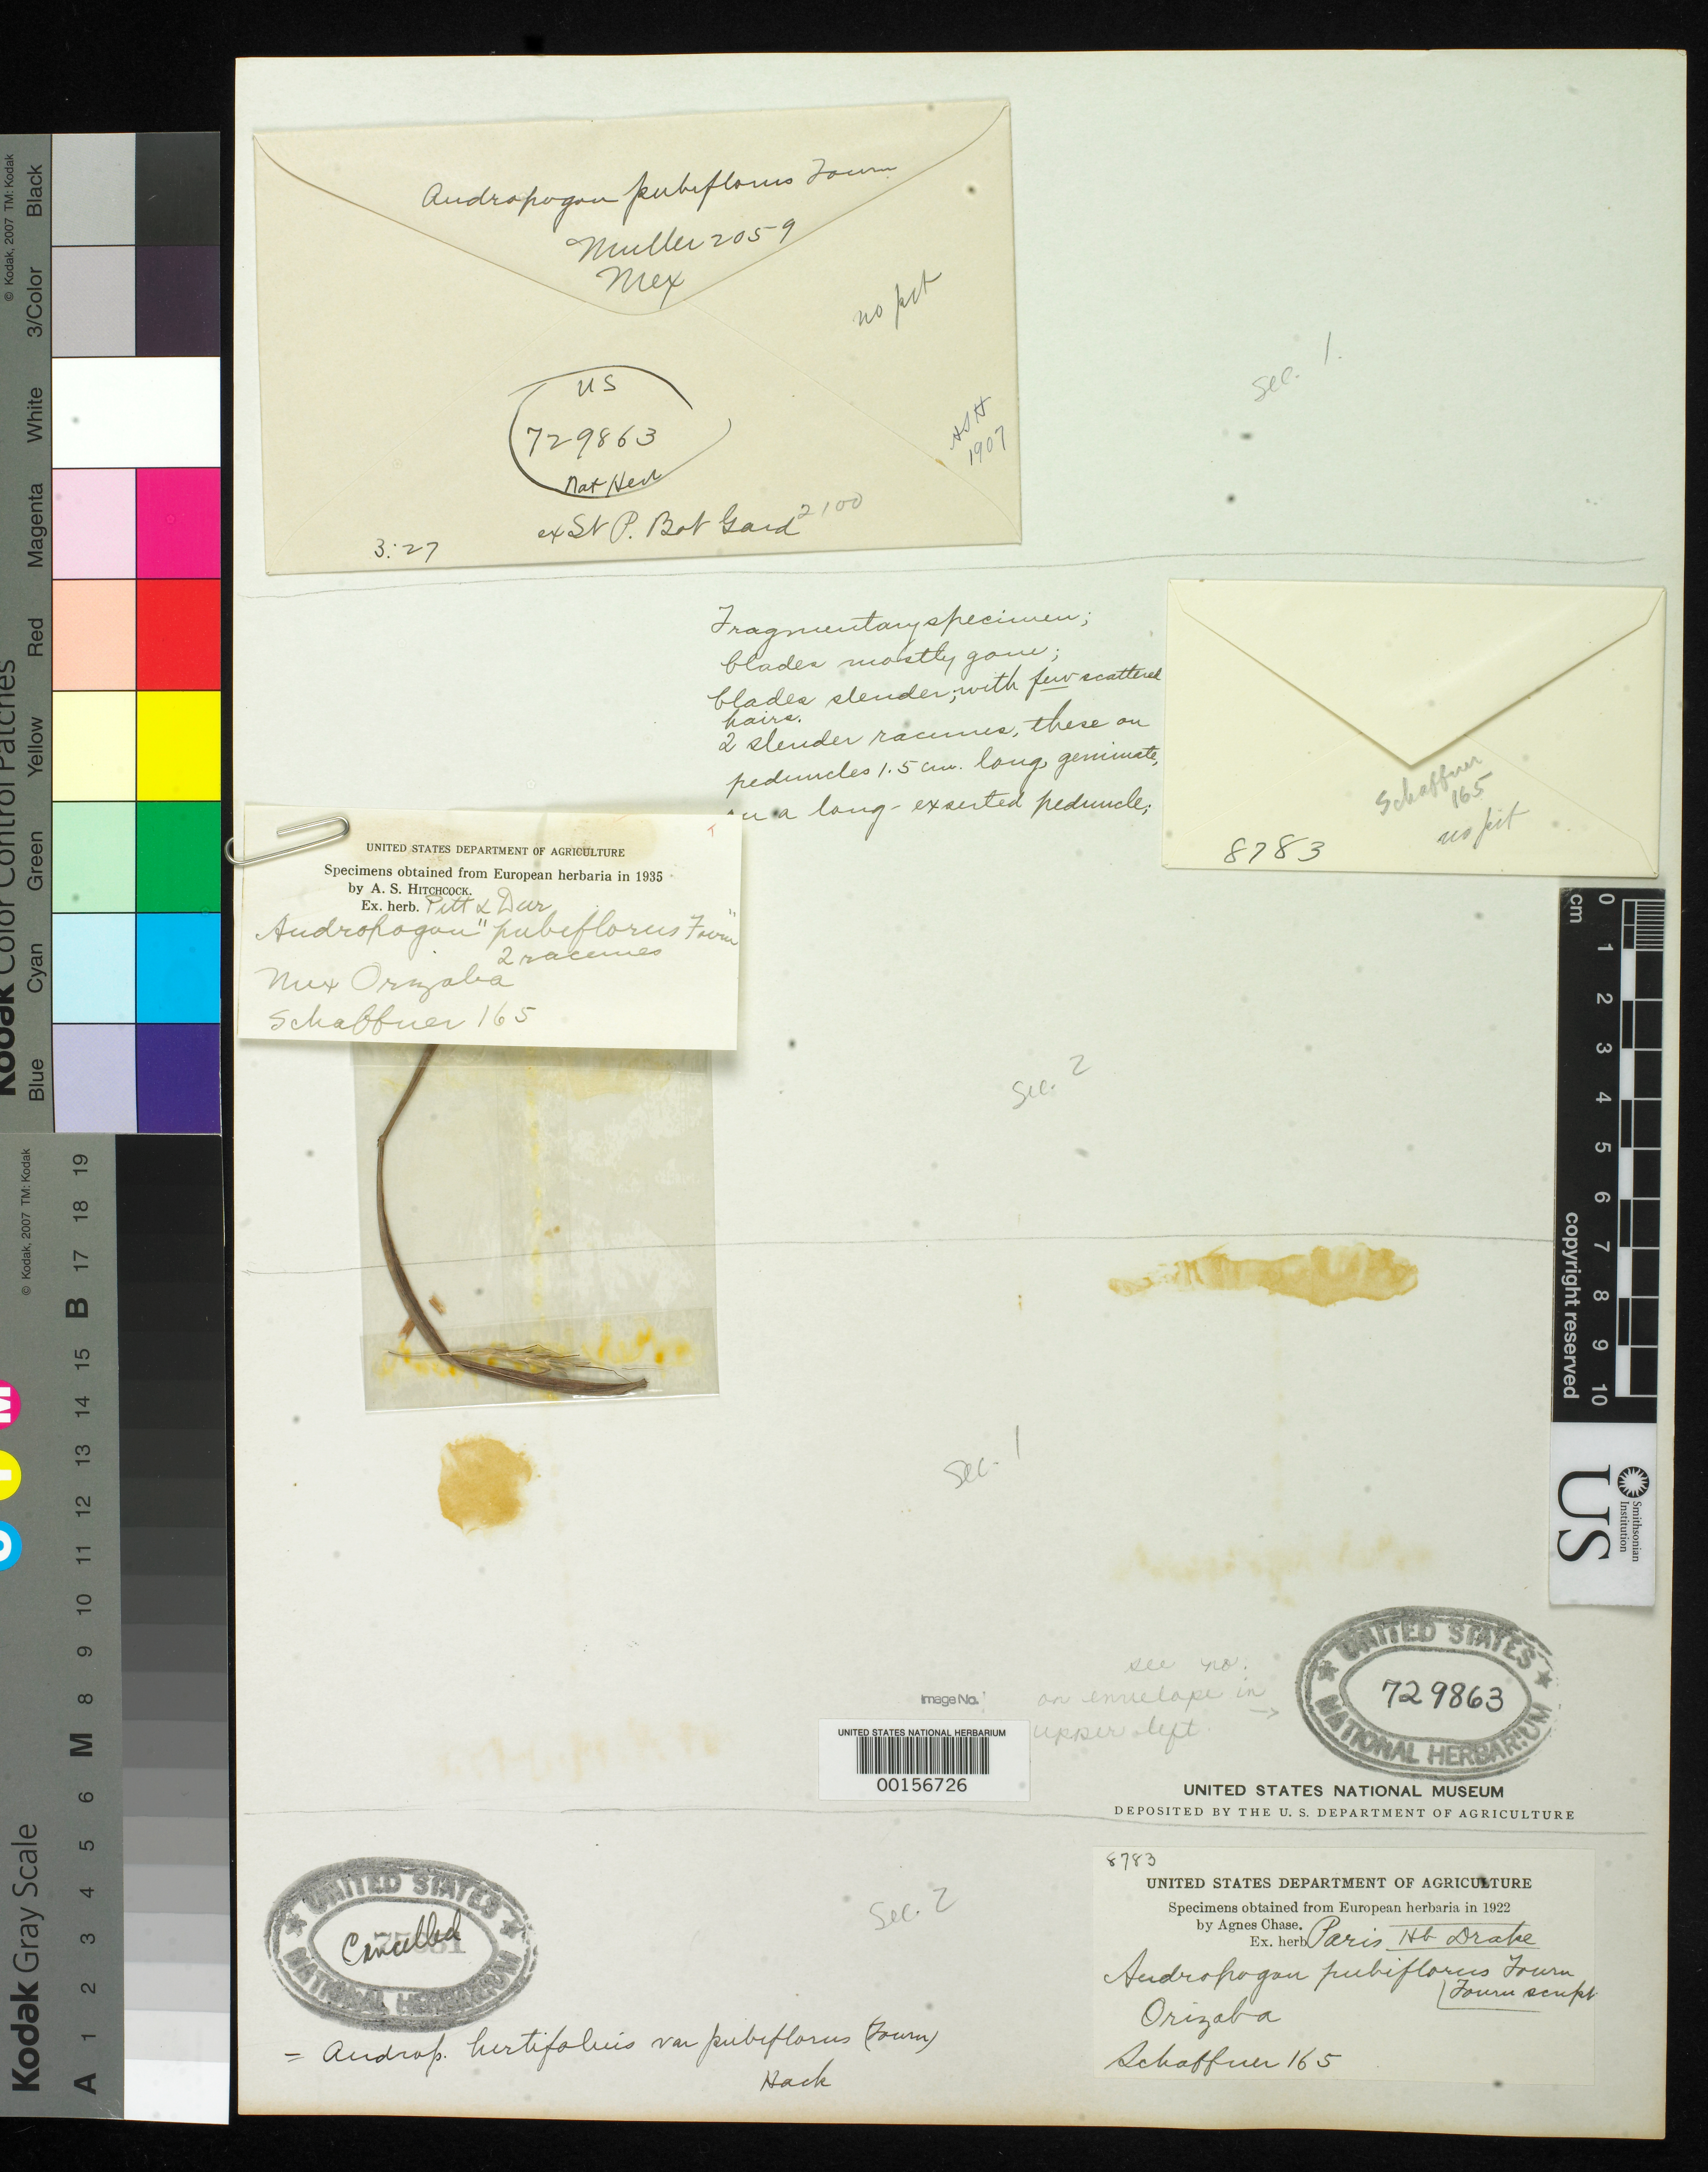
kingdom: Plantae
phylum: Tracheophyta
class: Liliopsida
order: Poales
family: Poaceae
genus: Andropogon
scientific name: Andropogon pubiflorus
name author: E. Fourn.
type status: Type Fragment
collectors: F. Mueller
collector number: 2059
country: Mexico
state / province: Veracruz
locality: Orizaba.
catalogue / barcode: US 729863